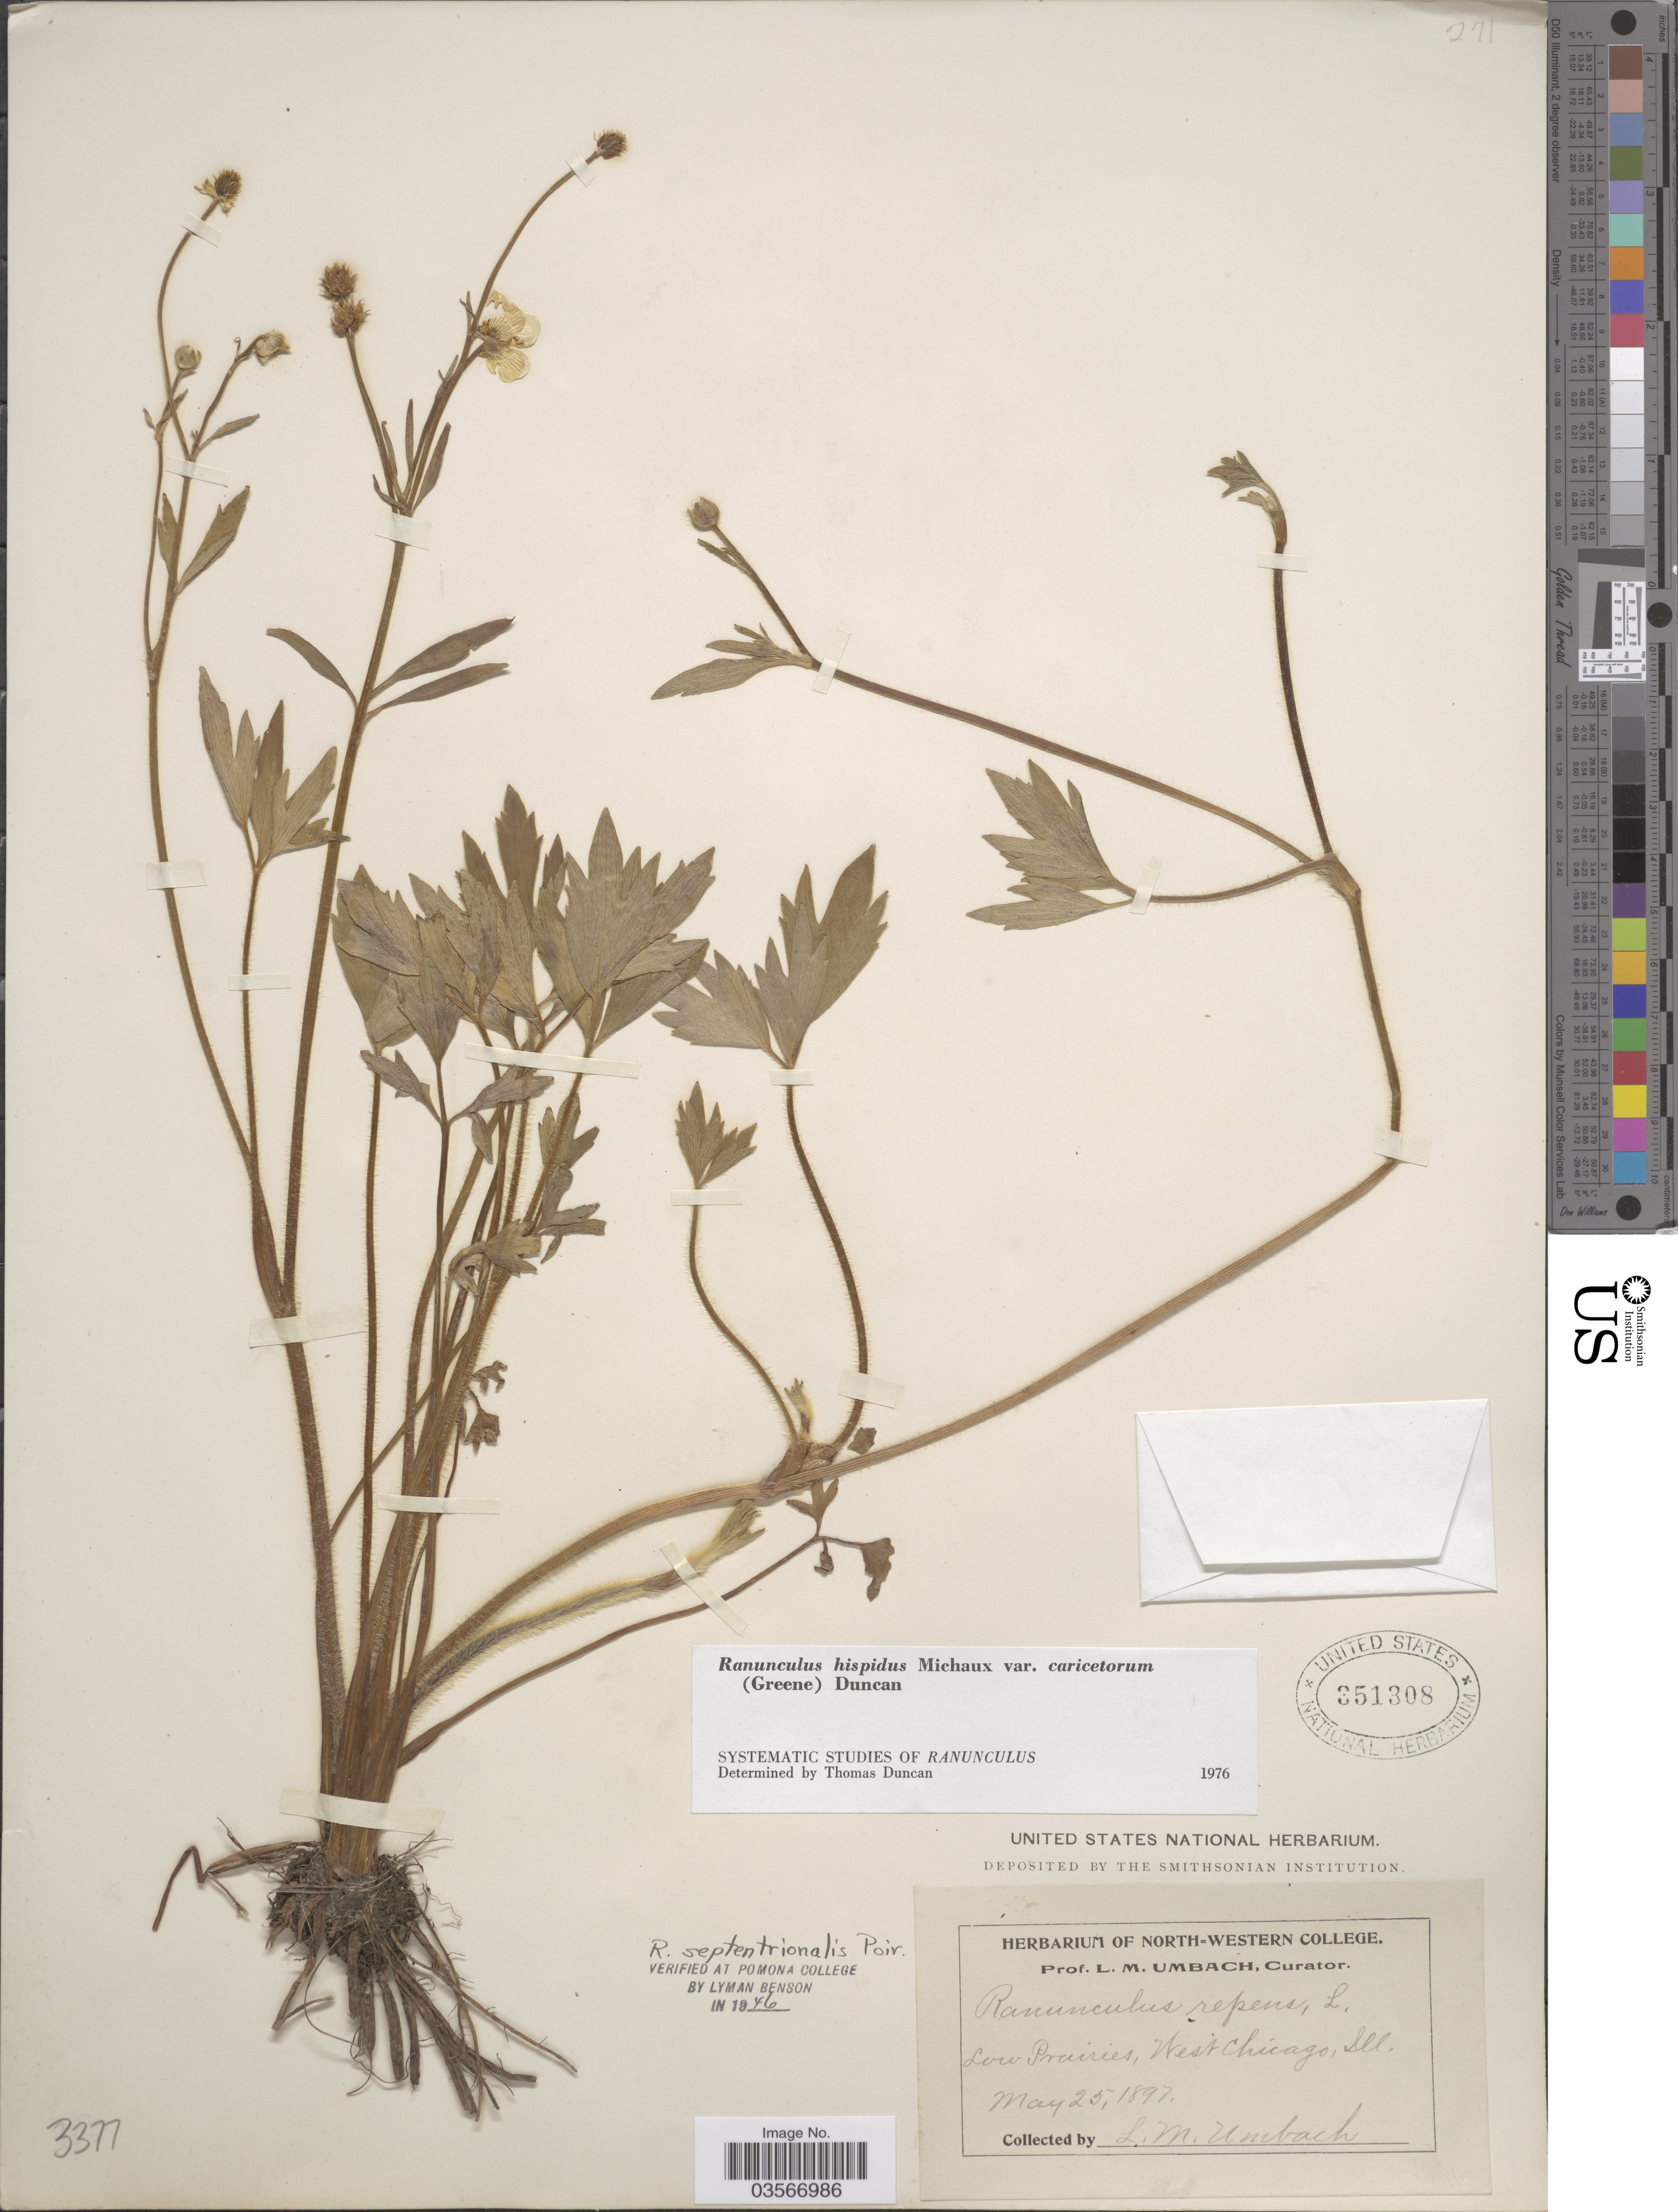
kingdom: Plantae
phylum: Tracheophyta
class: Magnoliopsida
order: Ranunculales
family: Ranunculaceae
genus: Ranunculus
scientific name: Ranunculus hispidus var. caricetorum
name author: Michx.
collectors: L. M. Umbach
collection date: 1897-05-25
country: United States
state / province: Illinois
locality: Low Prairies, West Chicago.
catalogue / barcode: US 351308